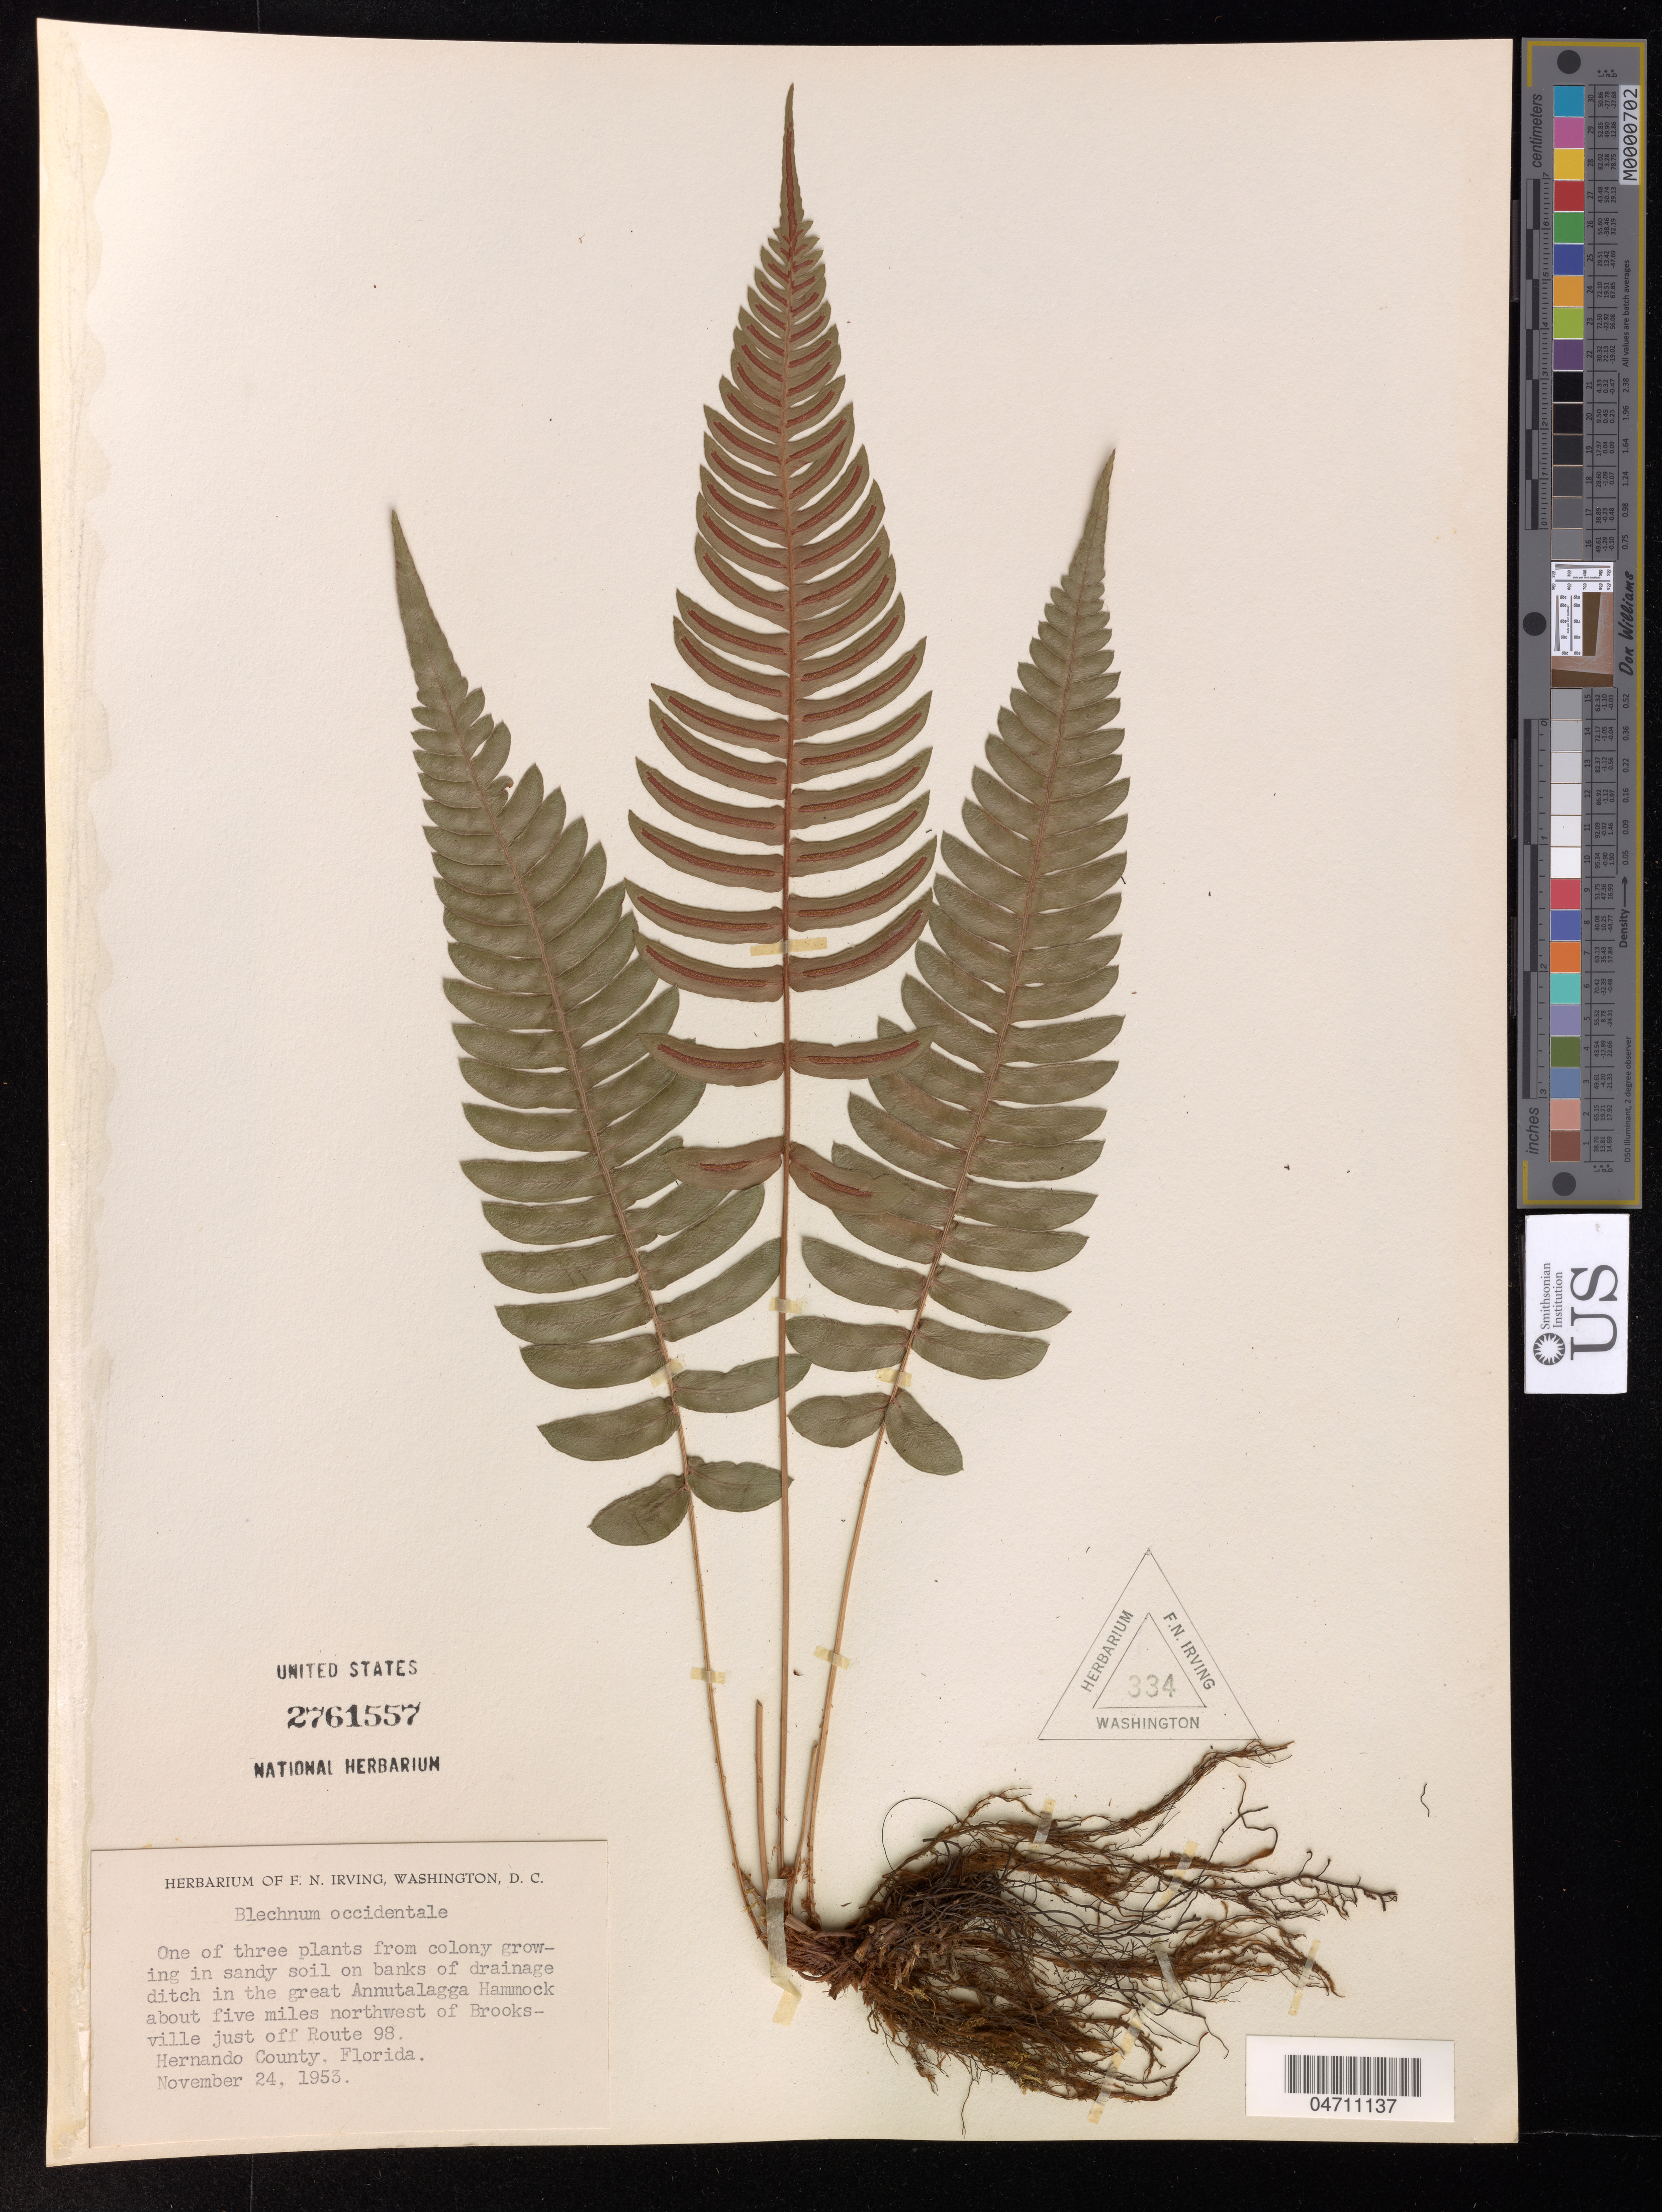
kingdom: Plantae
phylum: Tracheophyta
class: Polypodiopsida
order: Polypodiales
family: Blechnaceae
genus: Blechnum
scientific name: Blechnum occidentale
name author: L.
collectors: ex herb. F.N. Irving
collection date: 1953-11-24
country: United States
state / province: Florida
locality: In sandy soil on banks of drainage ditch in the great Annutalagga Hammock about five miles northwest of Brooksville just off Route 98. Hernando County.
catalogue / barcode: US 2761557